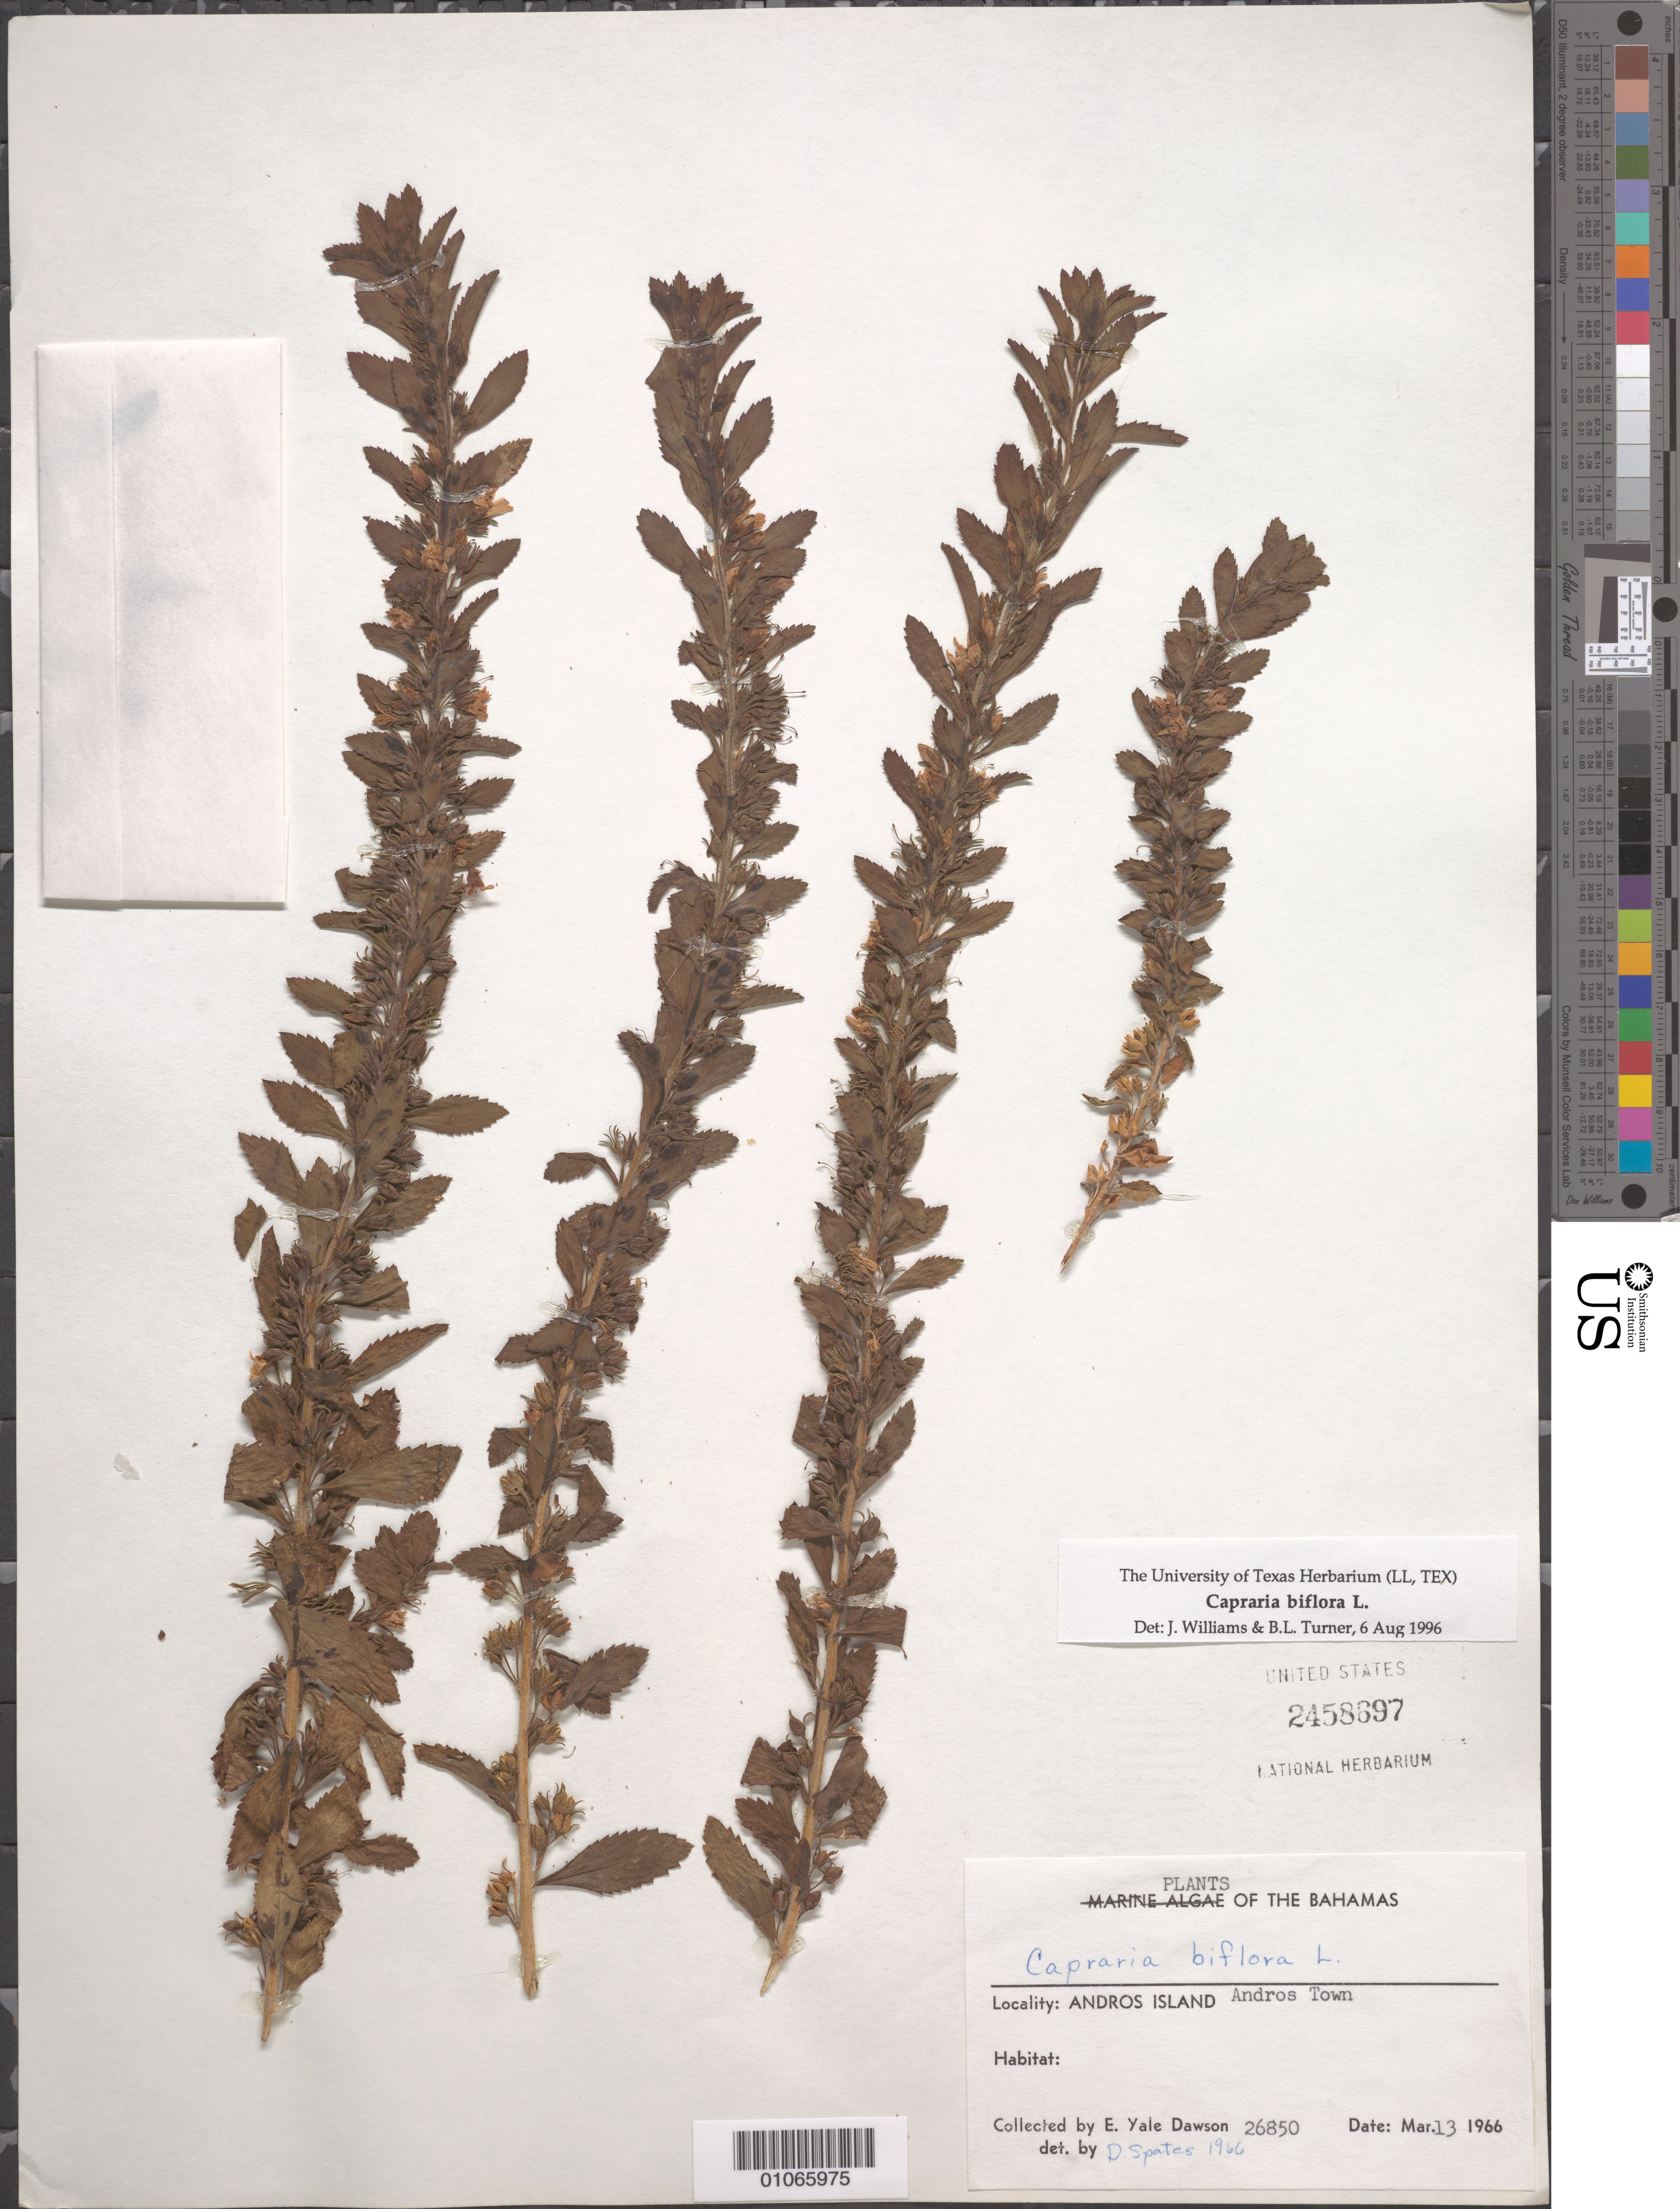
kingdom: Plantae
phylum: Tracheophyta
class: Magnoliopsida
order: Lamiales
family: Scrophulariaceae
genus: Capraria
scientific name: Capraria biflora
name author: L.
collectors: E. Y. Dawson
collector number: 26850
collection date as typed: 13 Mar 1966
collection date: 1966-03-13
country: Bahamas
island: Andros I.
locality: Andros Town.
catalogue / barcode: US 2458697